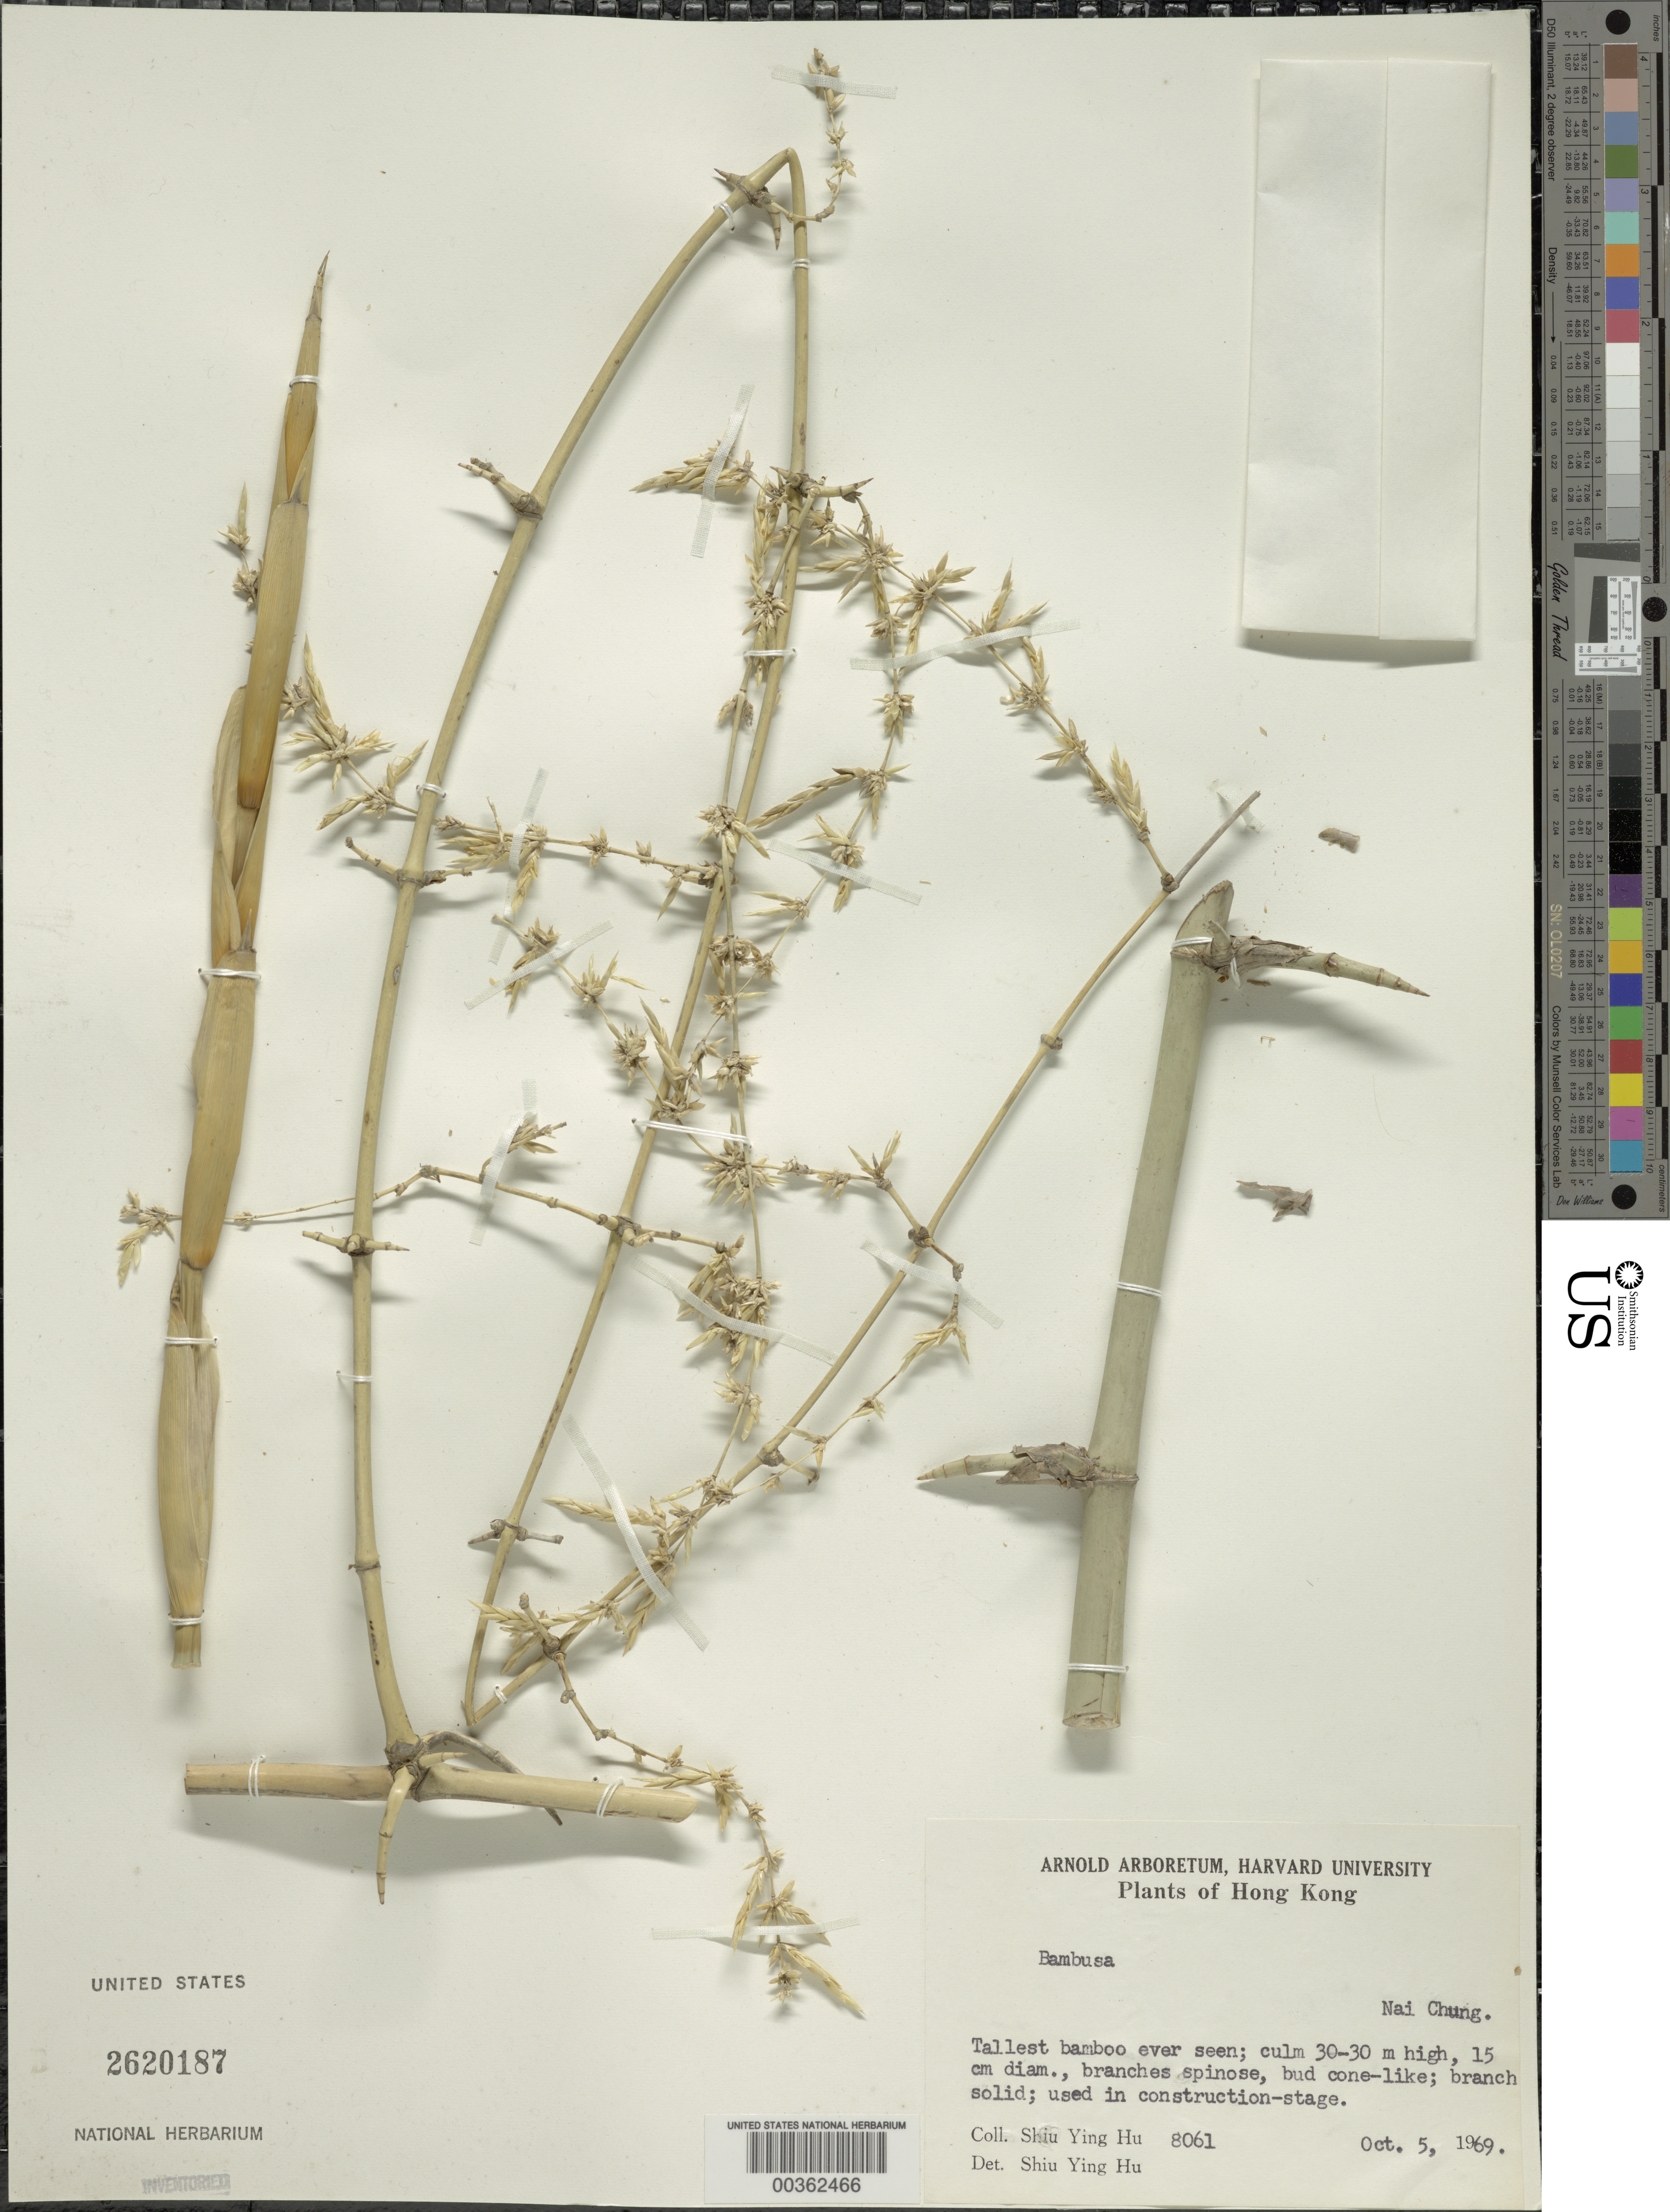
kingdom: Plantae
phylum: Tracheophyta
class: Liliopsida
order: Poales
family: Poaceae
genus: Bambusa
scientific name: Bambusa sp.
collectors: S. Y. Hu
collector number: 8061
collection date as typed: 05 Oct 1969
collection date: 1969-10-05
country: China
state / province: Hong Kong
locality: Nai chung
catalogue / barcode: US 2620187